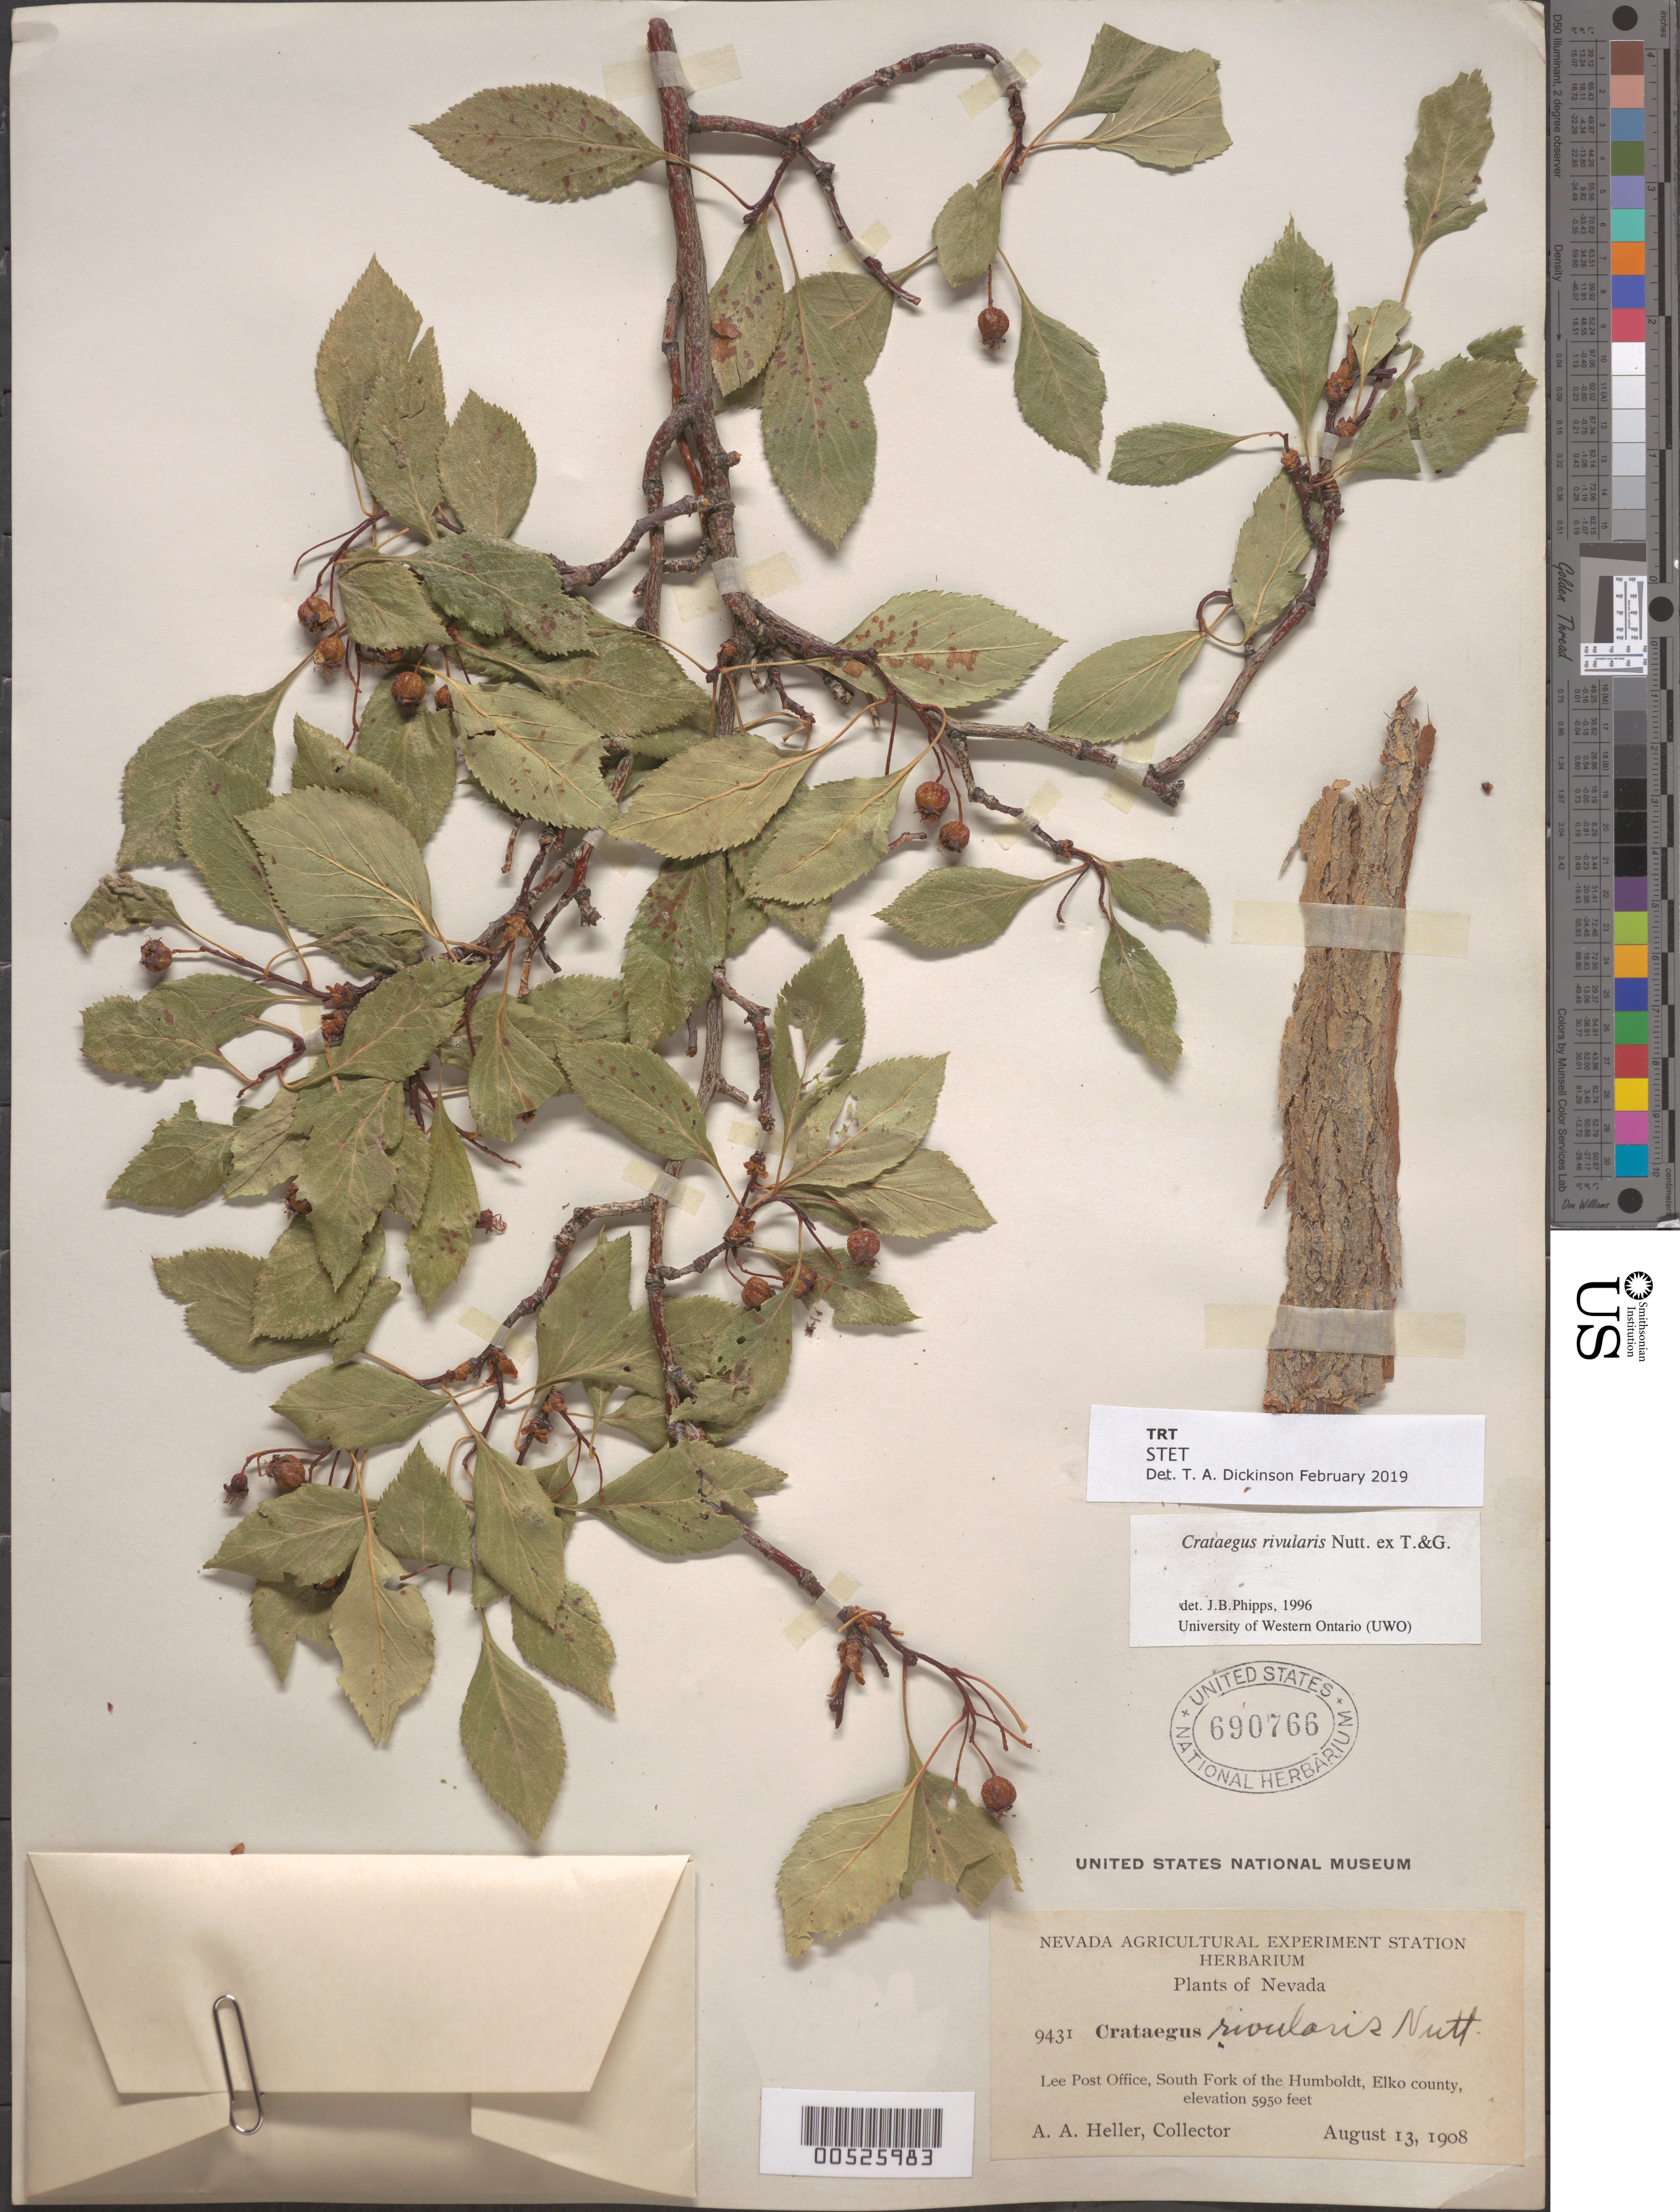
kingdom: Plantae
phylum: Tracheophyta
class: Magnoliopsida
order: Rosales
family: Rosaceae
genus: Crataegus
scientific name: Crataegus rivularis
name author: Nutt.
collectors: A. A. Heller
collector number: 9431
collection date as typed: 13 Aug 1908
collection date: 1908-08-13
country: United States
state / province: Nevada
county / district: Elko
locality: Lee Post Office, S fork of the Humboldt River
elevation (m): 1813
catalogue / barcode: US 690766